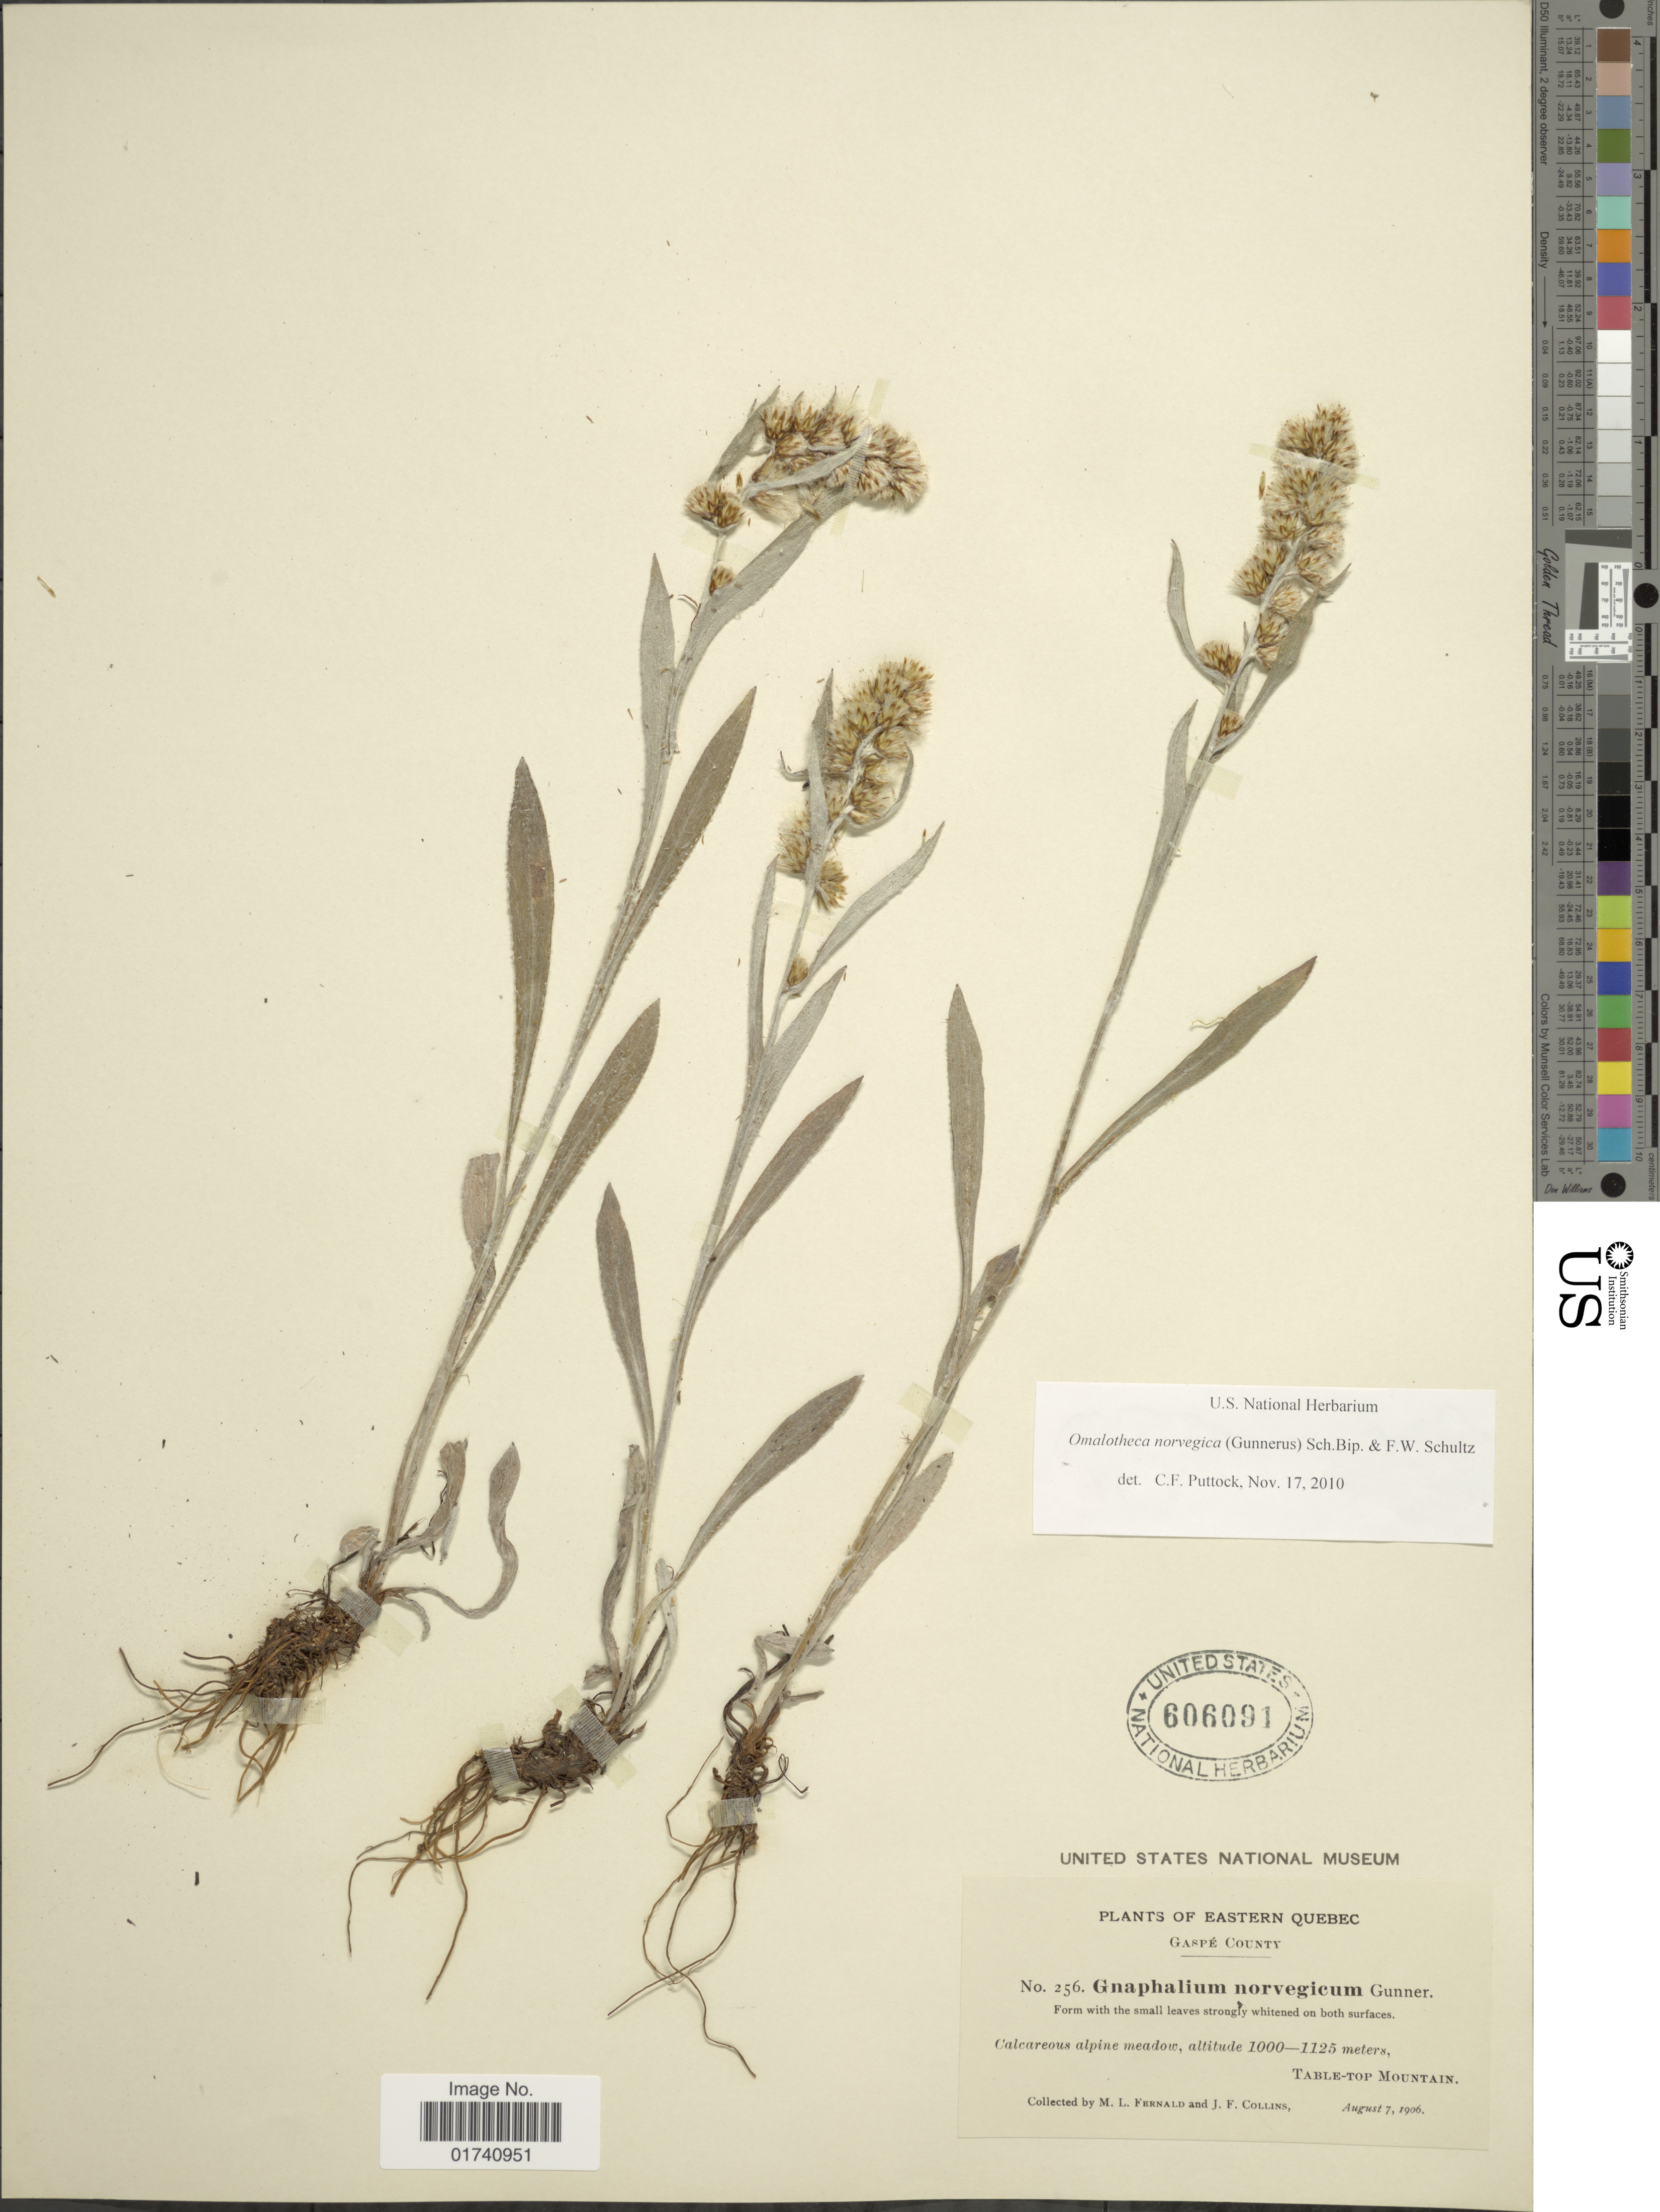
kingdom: Plantae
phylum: Tracheophyta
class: Magnoliopsida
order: Asterales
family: Asteraceae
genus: Omalotheca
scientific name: Omalotheca norvegica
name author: (Gunnerus) Sch. Bip. & F.W. Schultz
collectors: M. L. Fernald & J. Collins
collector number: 256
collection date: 1906-08-07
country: Canada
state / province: Quebec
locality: Eastern Quebec. Table-Top Mountain.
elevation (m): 1000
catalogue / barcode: US 606091